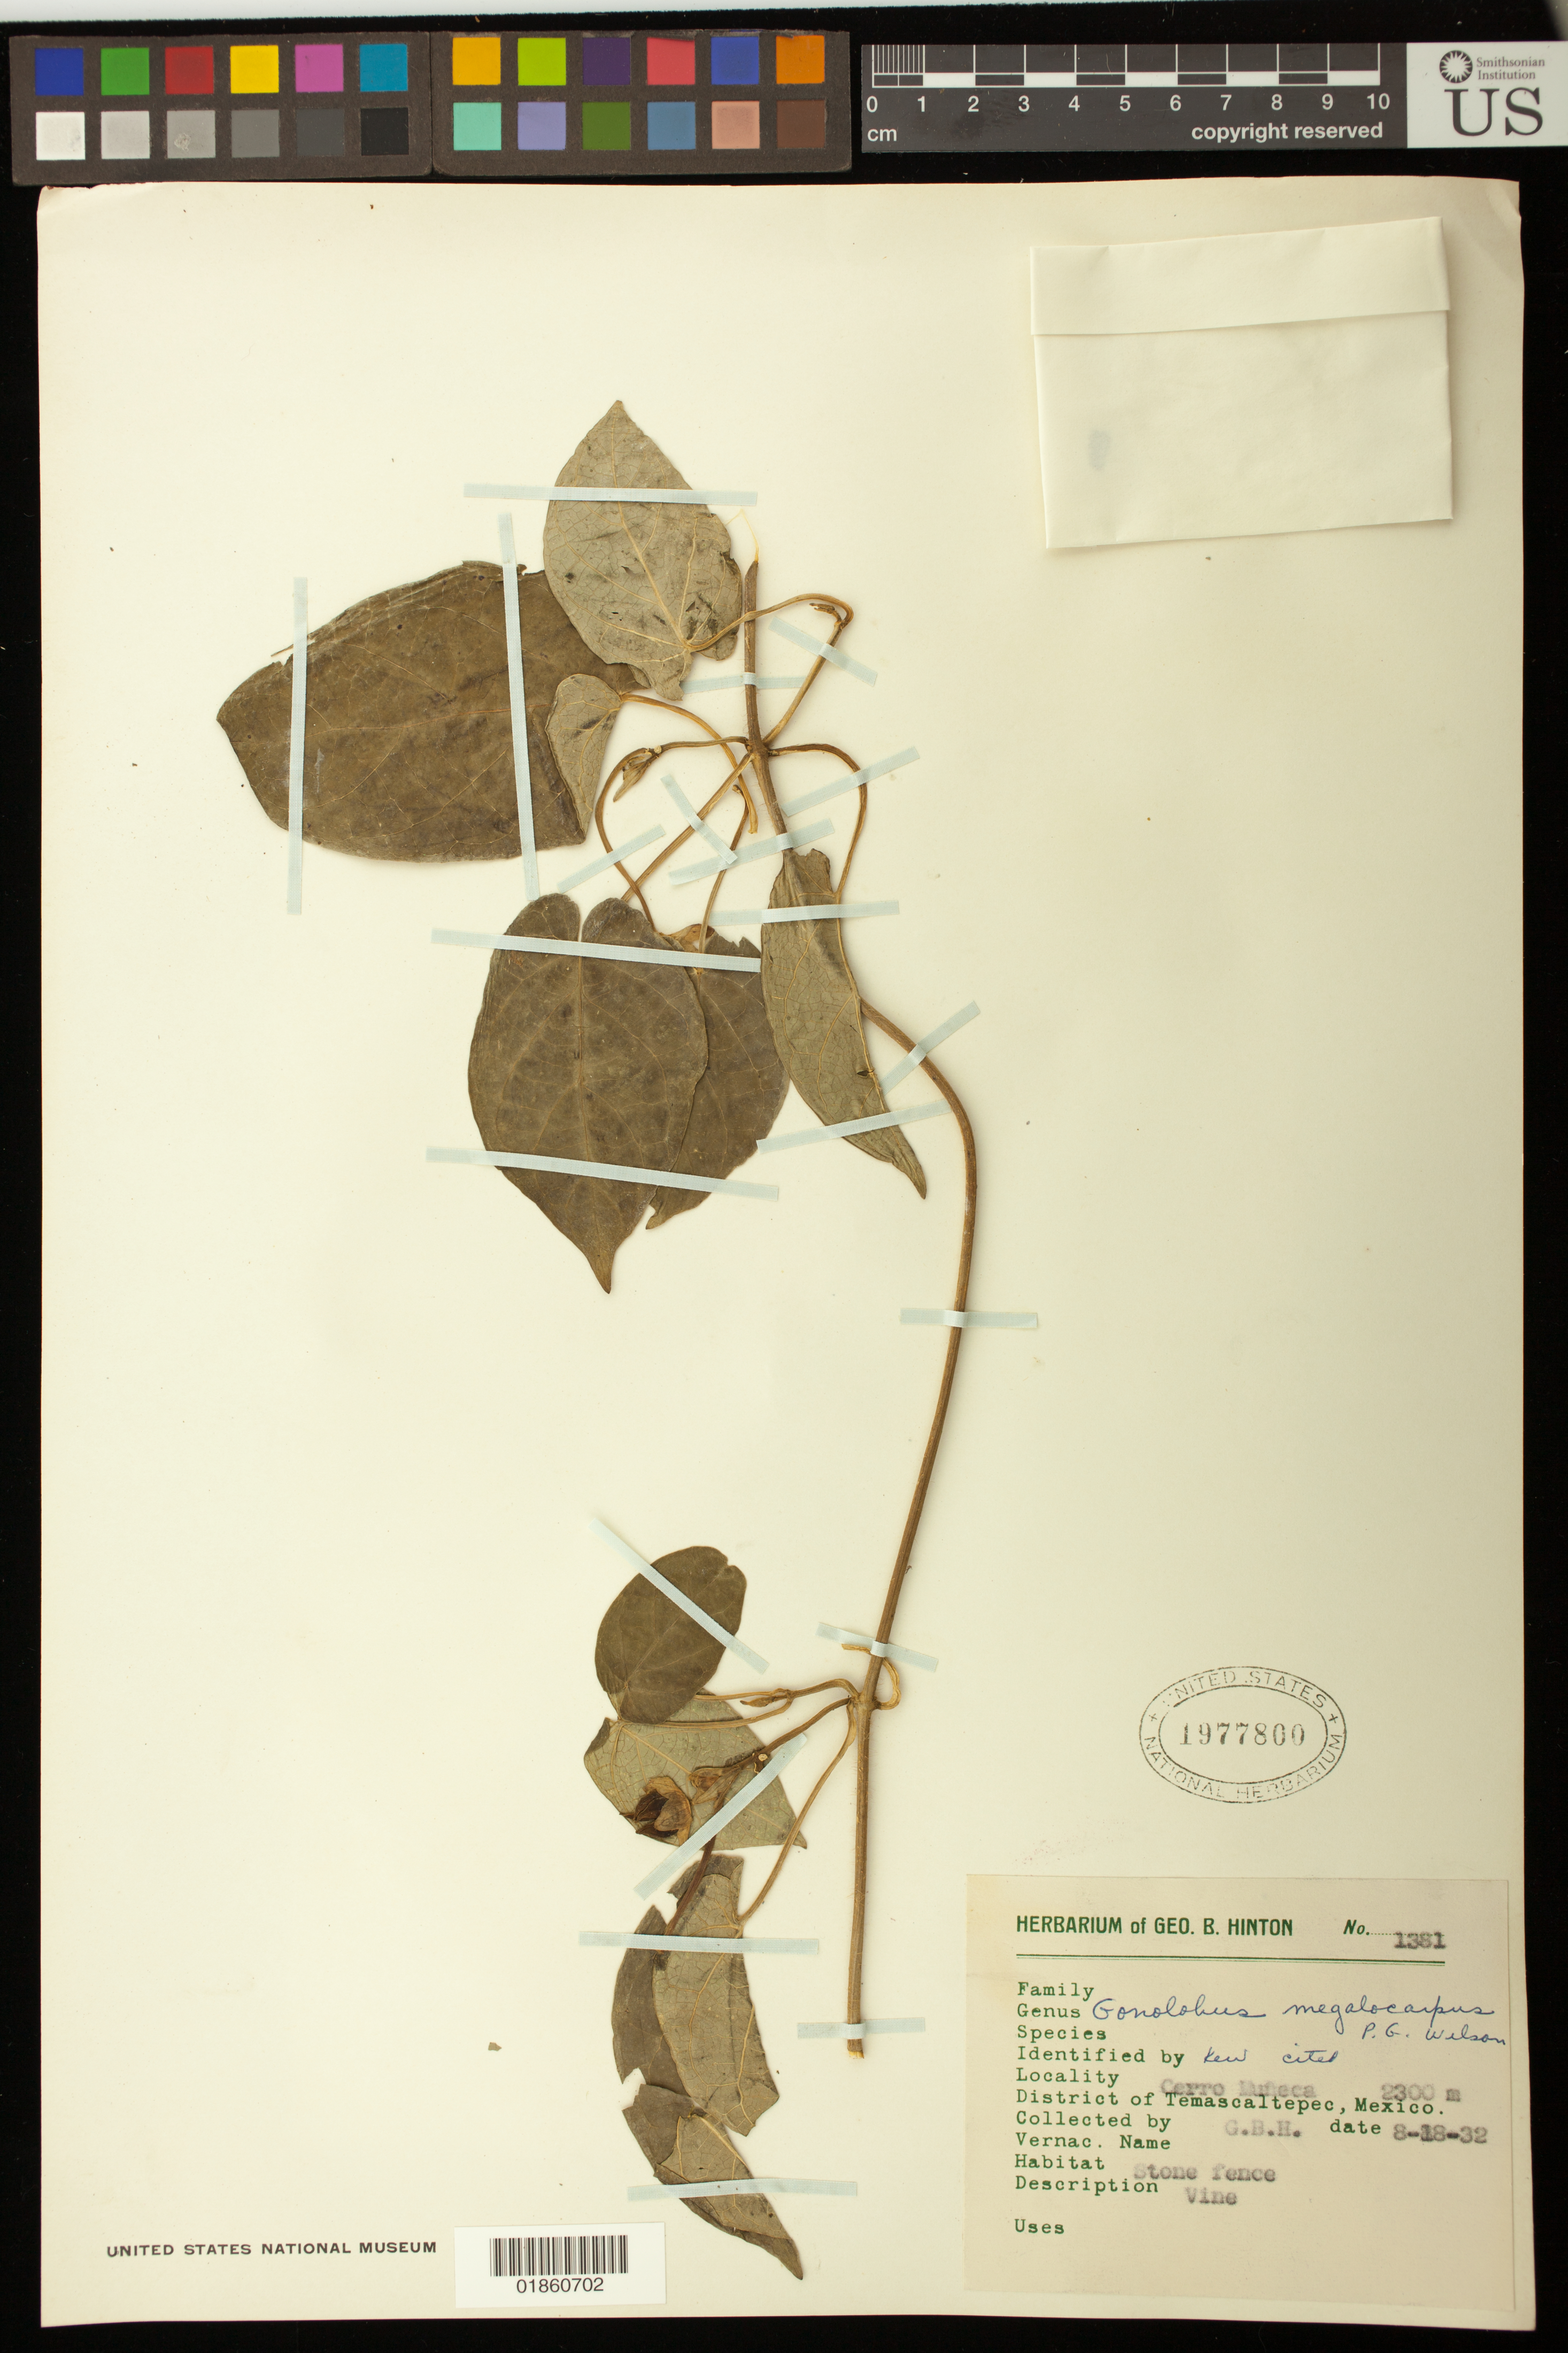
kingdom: Plantae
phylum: Tracheophyta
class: Magnoliopsida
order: Gentianales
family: Apocynaceae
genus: Gonolobus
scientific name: Gonolobus megalocarpus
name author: Paul G. Wilson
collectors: G. B. Hinton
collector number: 1381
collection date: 1932-08-18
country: Mexico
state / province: México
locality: District of Temascaltepec, Cerro Mufieca.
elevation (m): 2300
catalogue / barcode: US 1977800